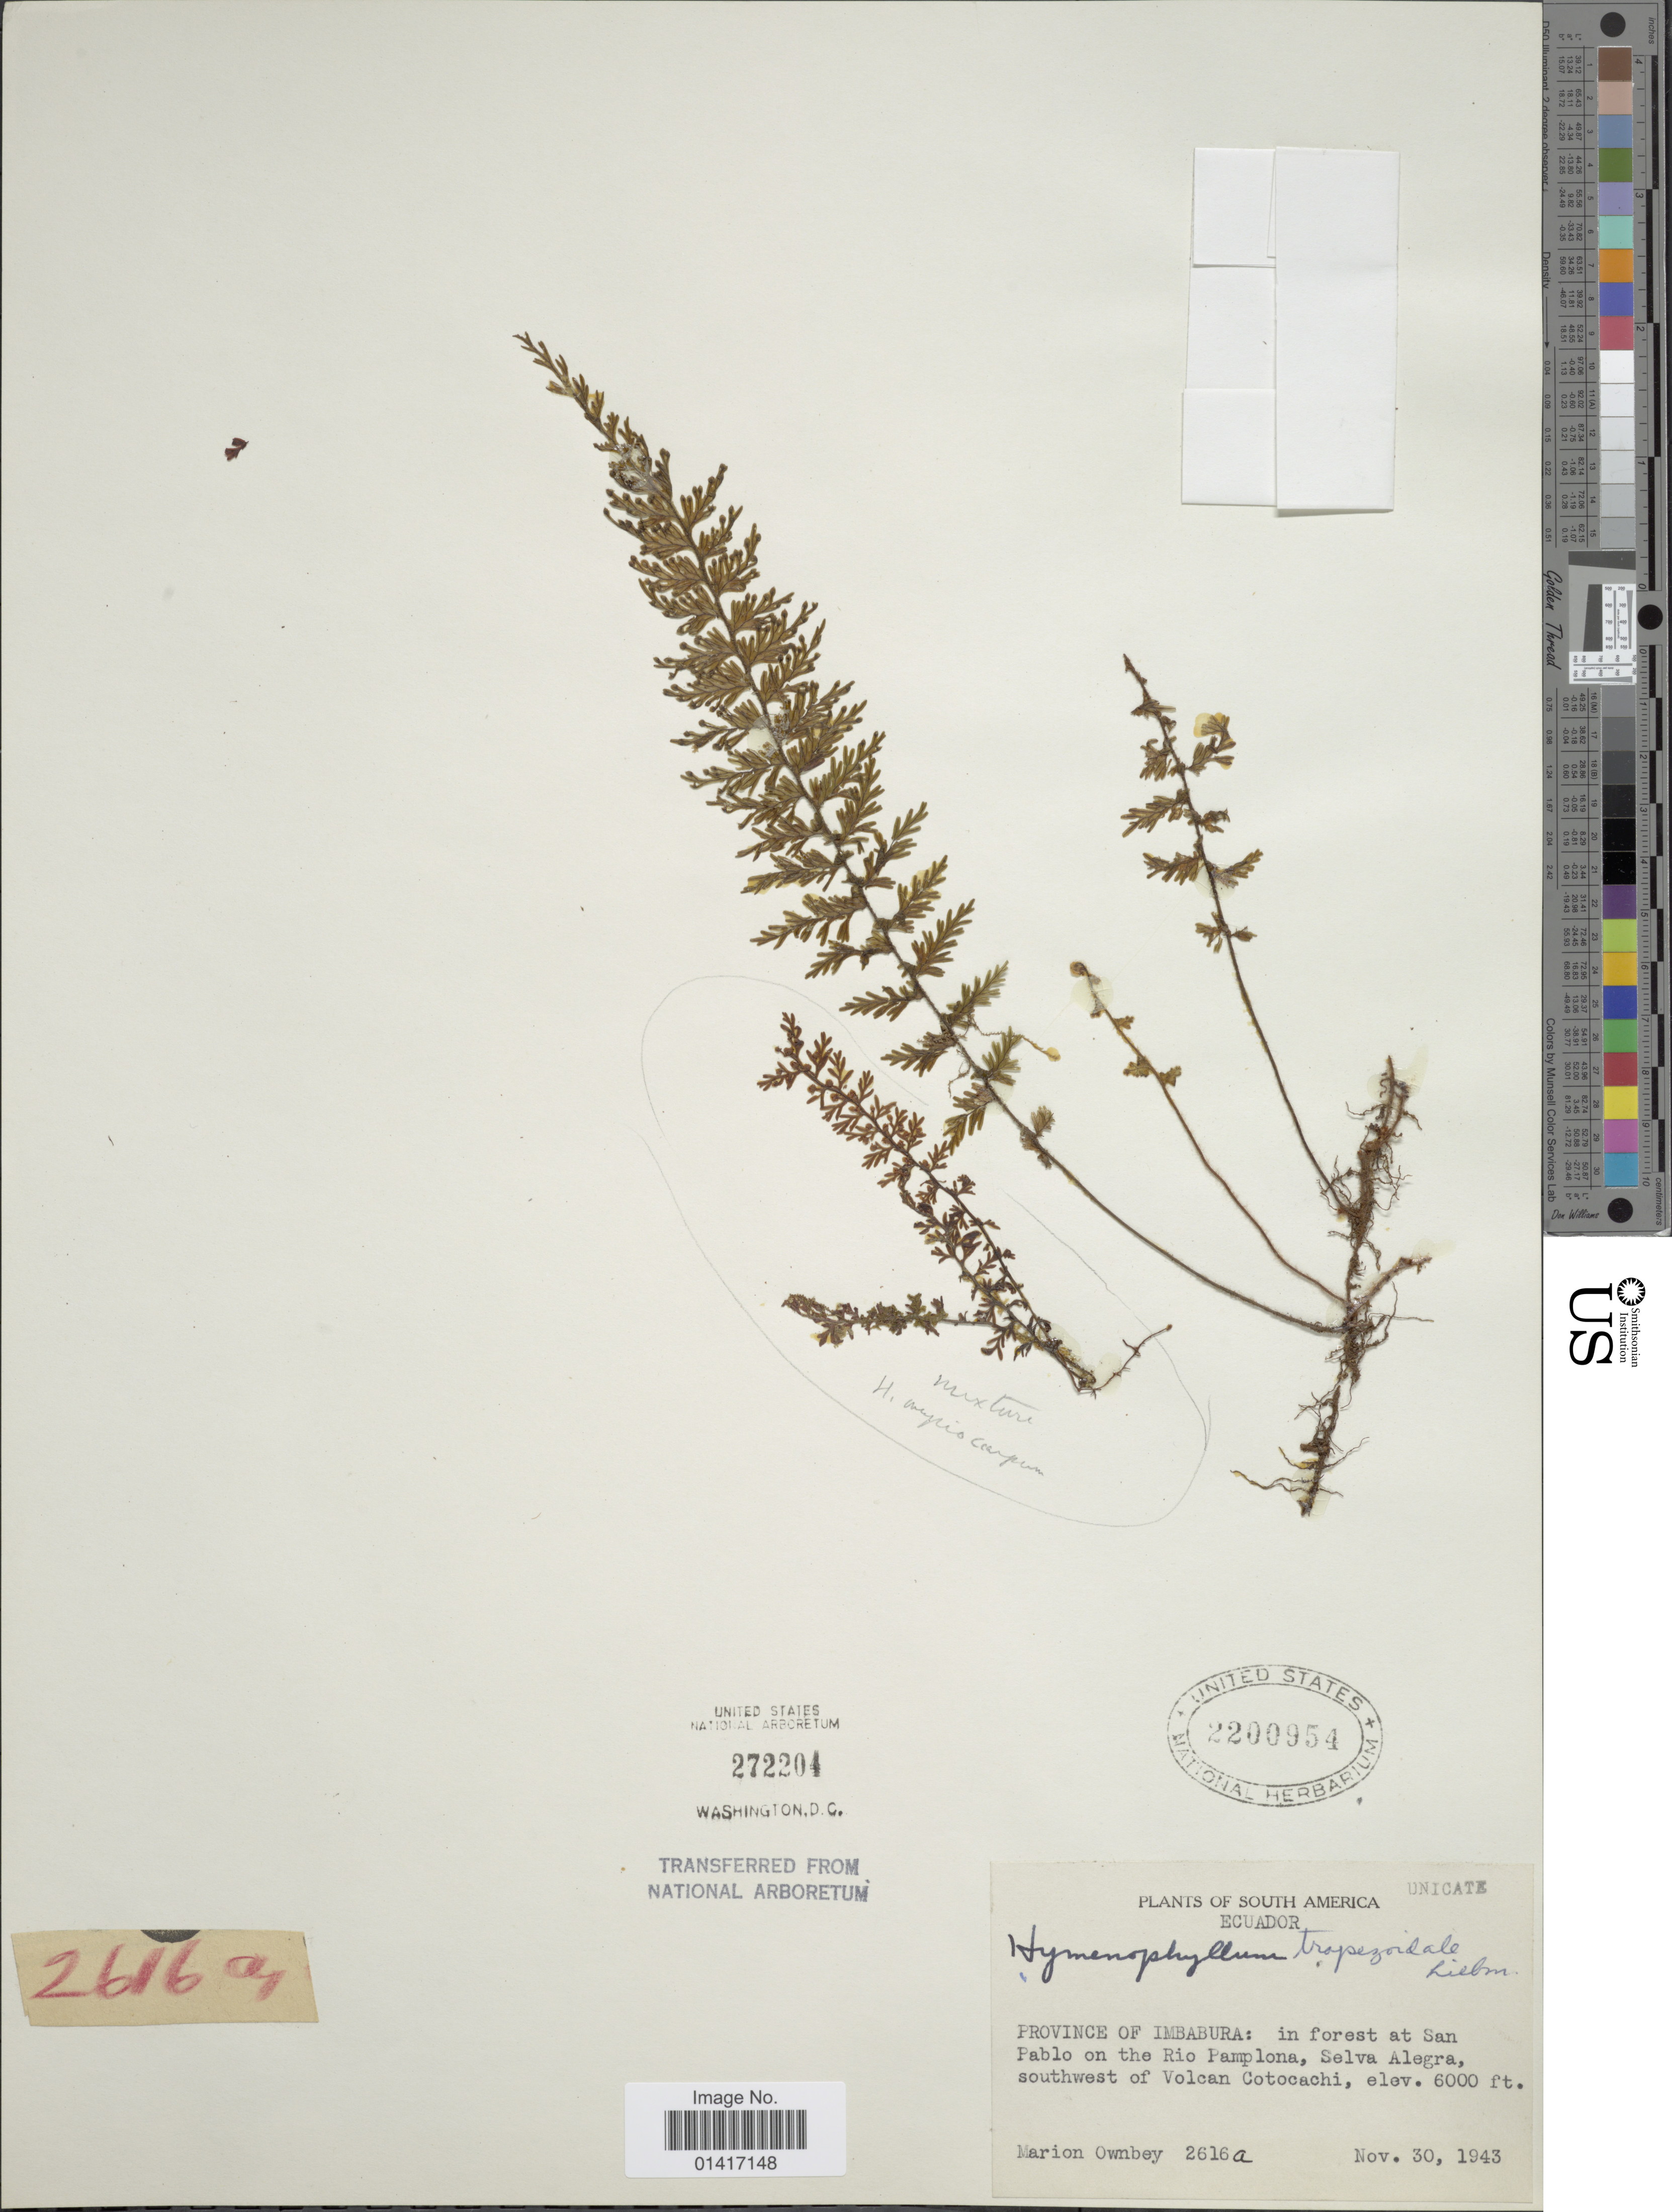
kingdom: Plantae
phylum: Tracheophyta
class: Polypodiopsida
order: Hymenophyllales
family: Hymenophyllaceae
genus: Hymenophyllum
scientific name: Hymenophyllum trapezoidale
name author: Liebm.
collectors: F. M. Ownbey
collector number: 2616a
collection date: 1943-11-30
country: Ecuador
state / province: Imbabura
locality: Province of Imbabura: in forest at San Pablo on the Rio Pamplona, Selva Alegra, southwest of Vocan Cotocachi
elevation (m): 1829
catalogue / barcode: US 2200954